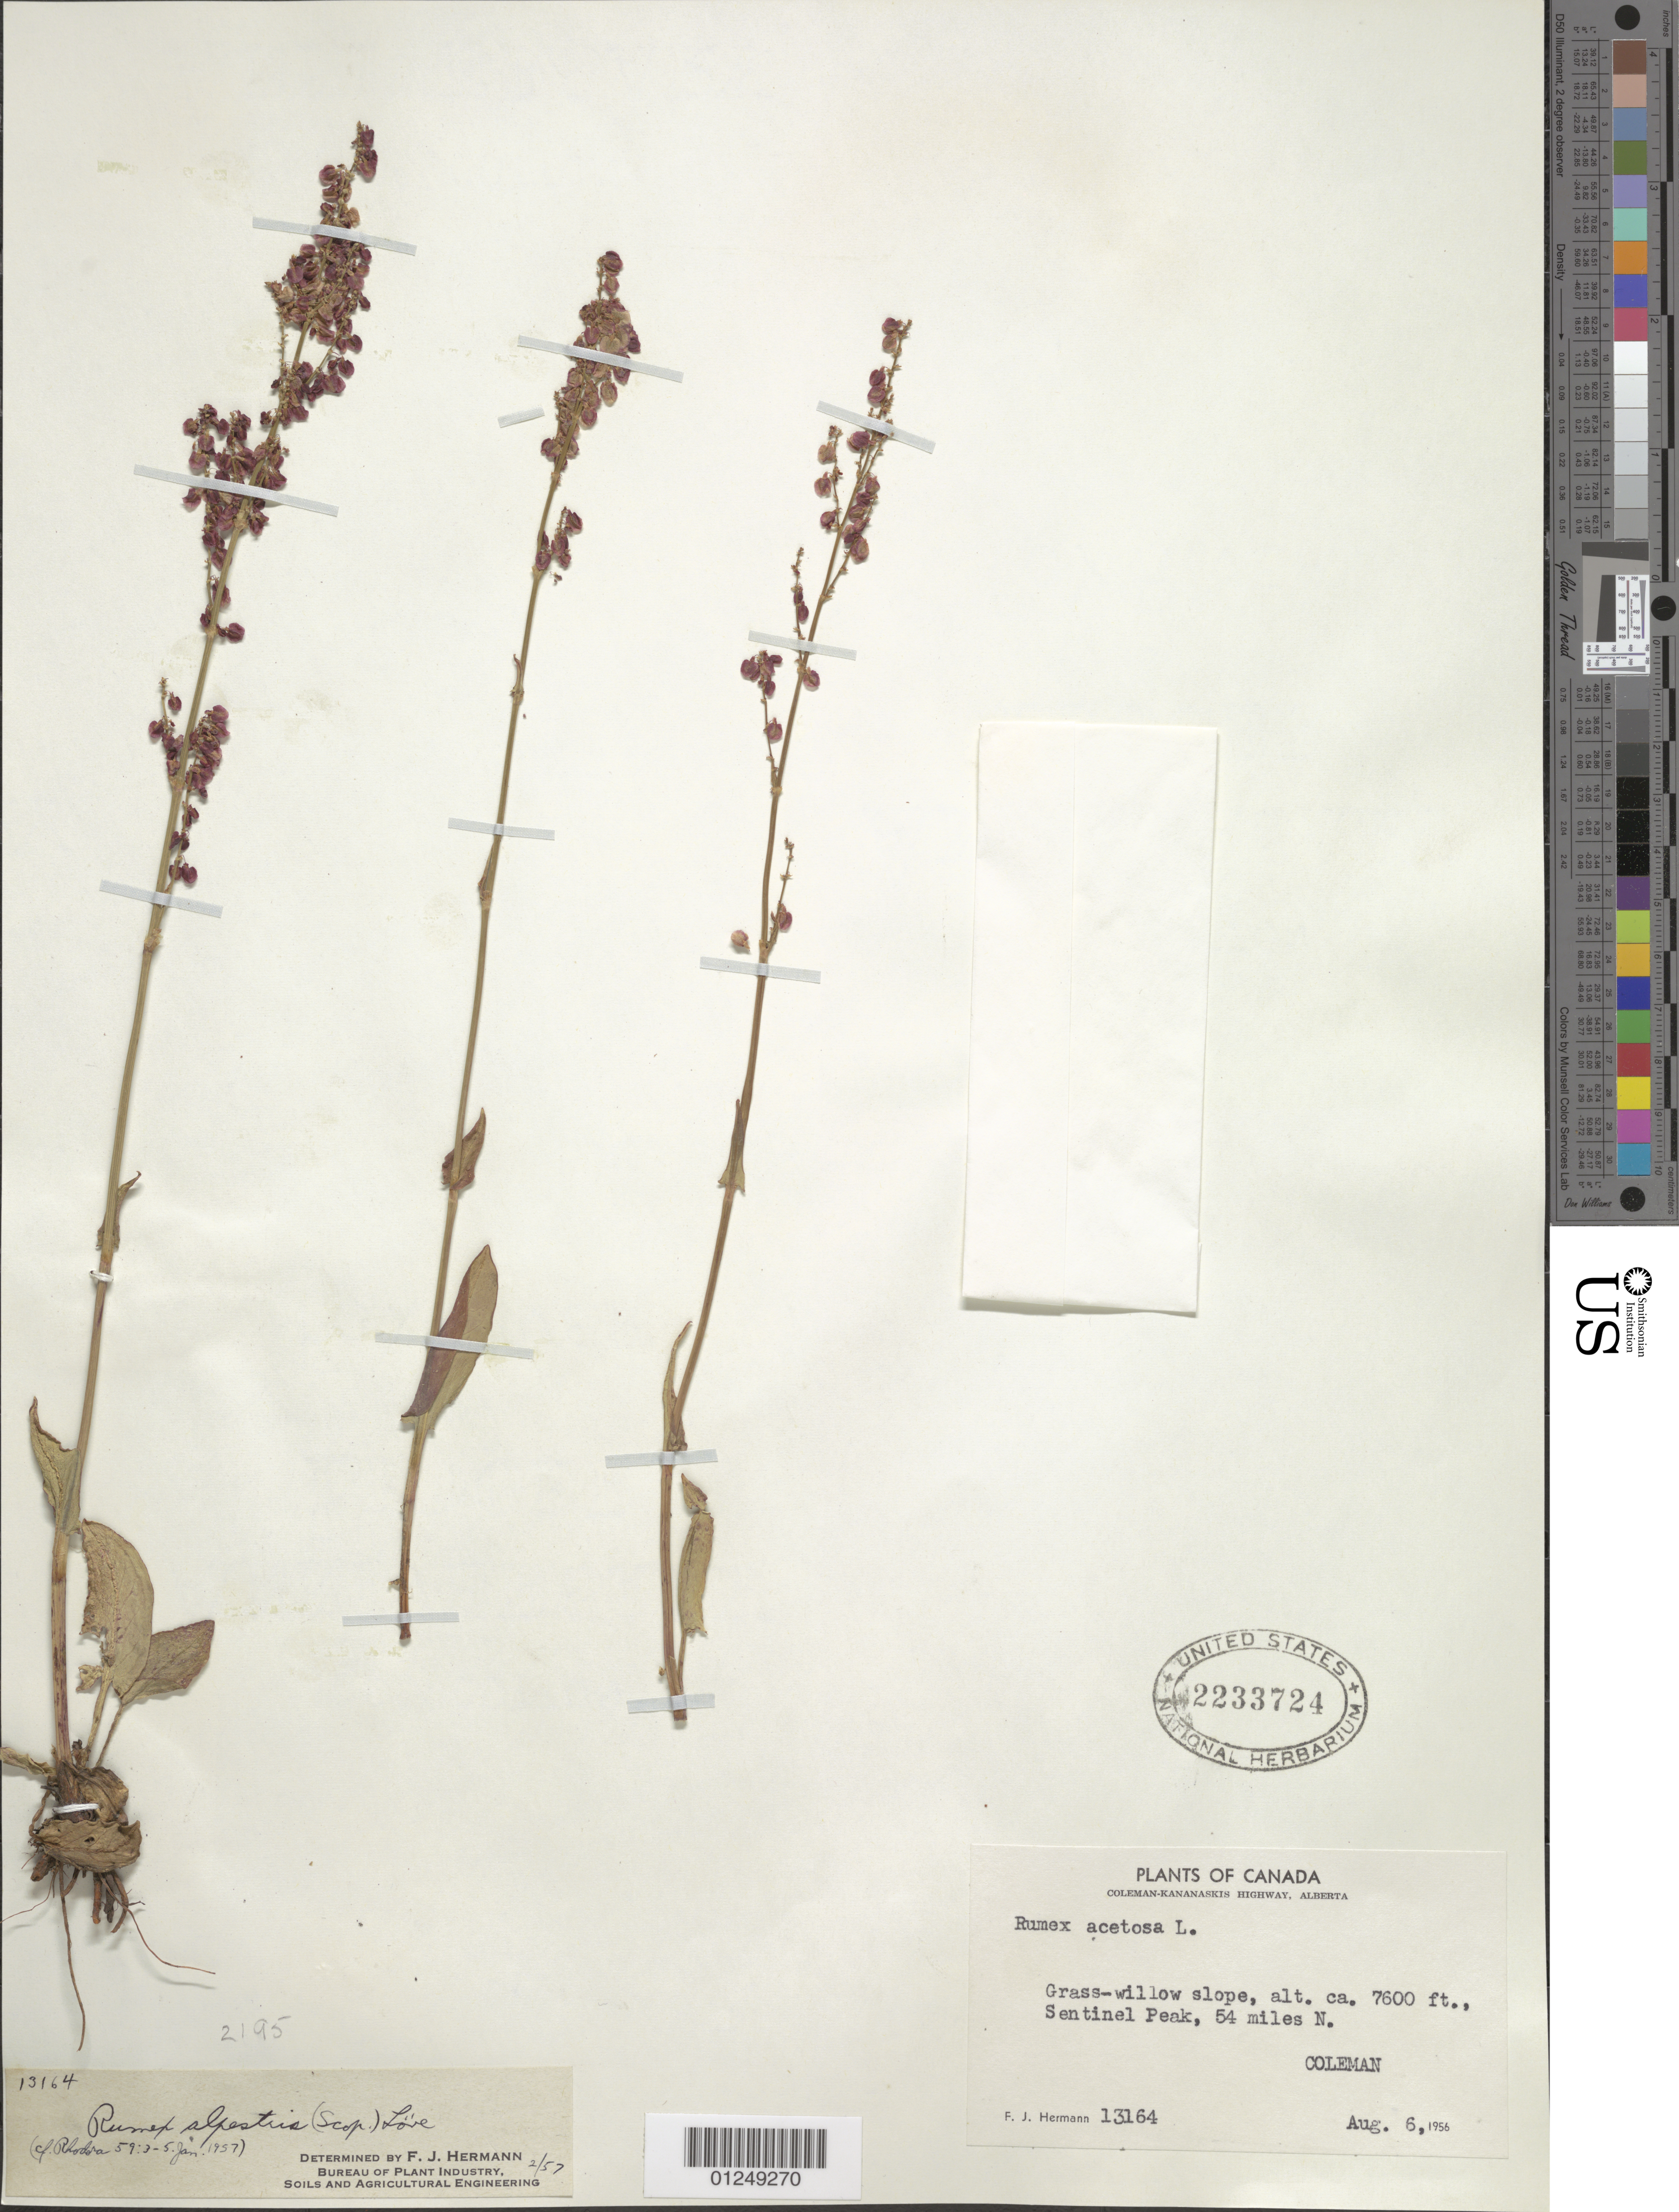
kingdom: Plantae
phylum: Tracheophyta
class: Magnoliopsida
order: Caryophyllales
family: Polygonaceae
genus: Rumex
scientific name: Rumex acetosa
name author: L.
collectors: F. J. Hermann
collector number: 13164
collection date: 1956-08-06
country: Canada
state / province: Alberta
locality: Coleman-Kananaskis Highway. Grass-willow slope, Sentinel Peak, 54 miles N. Coleman.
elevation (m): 2316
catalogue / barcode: US 2233724